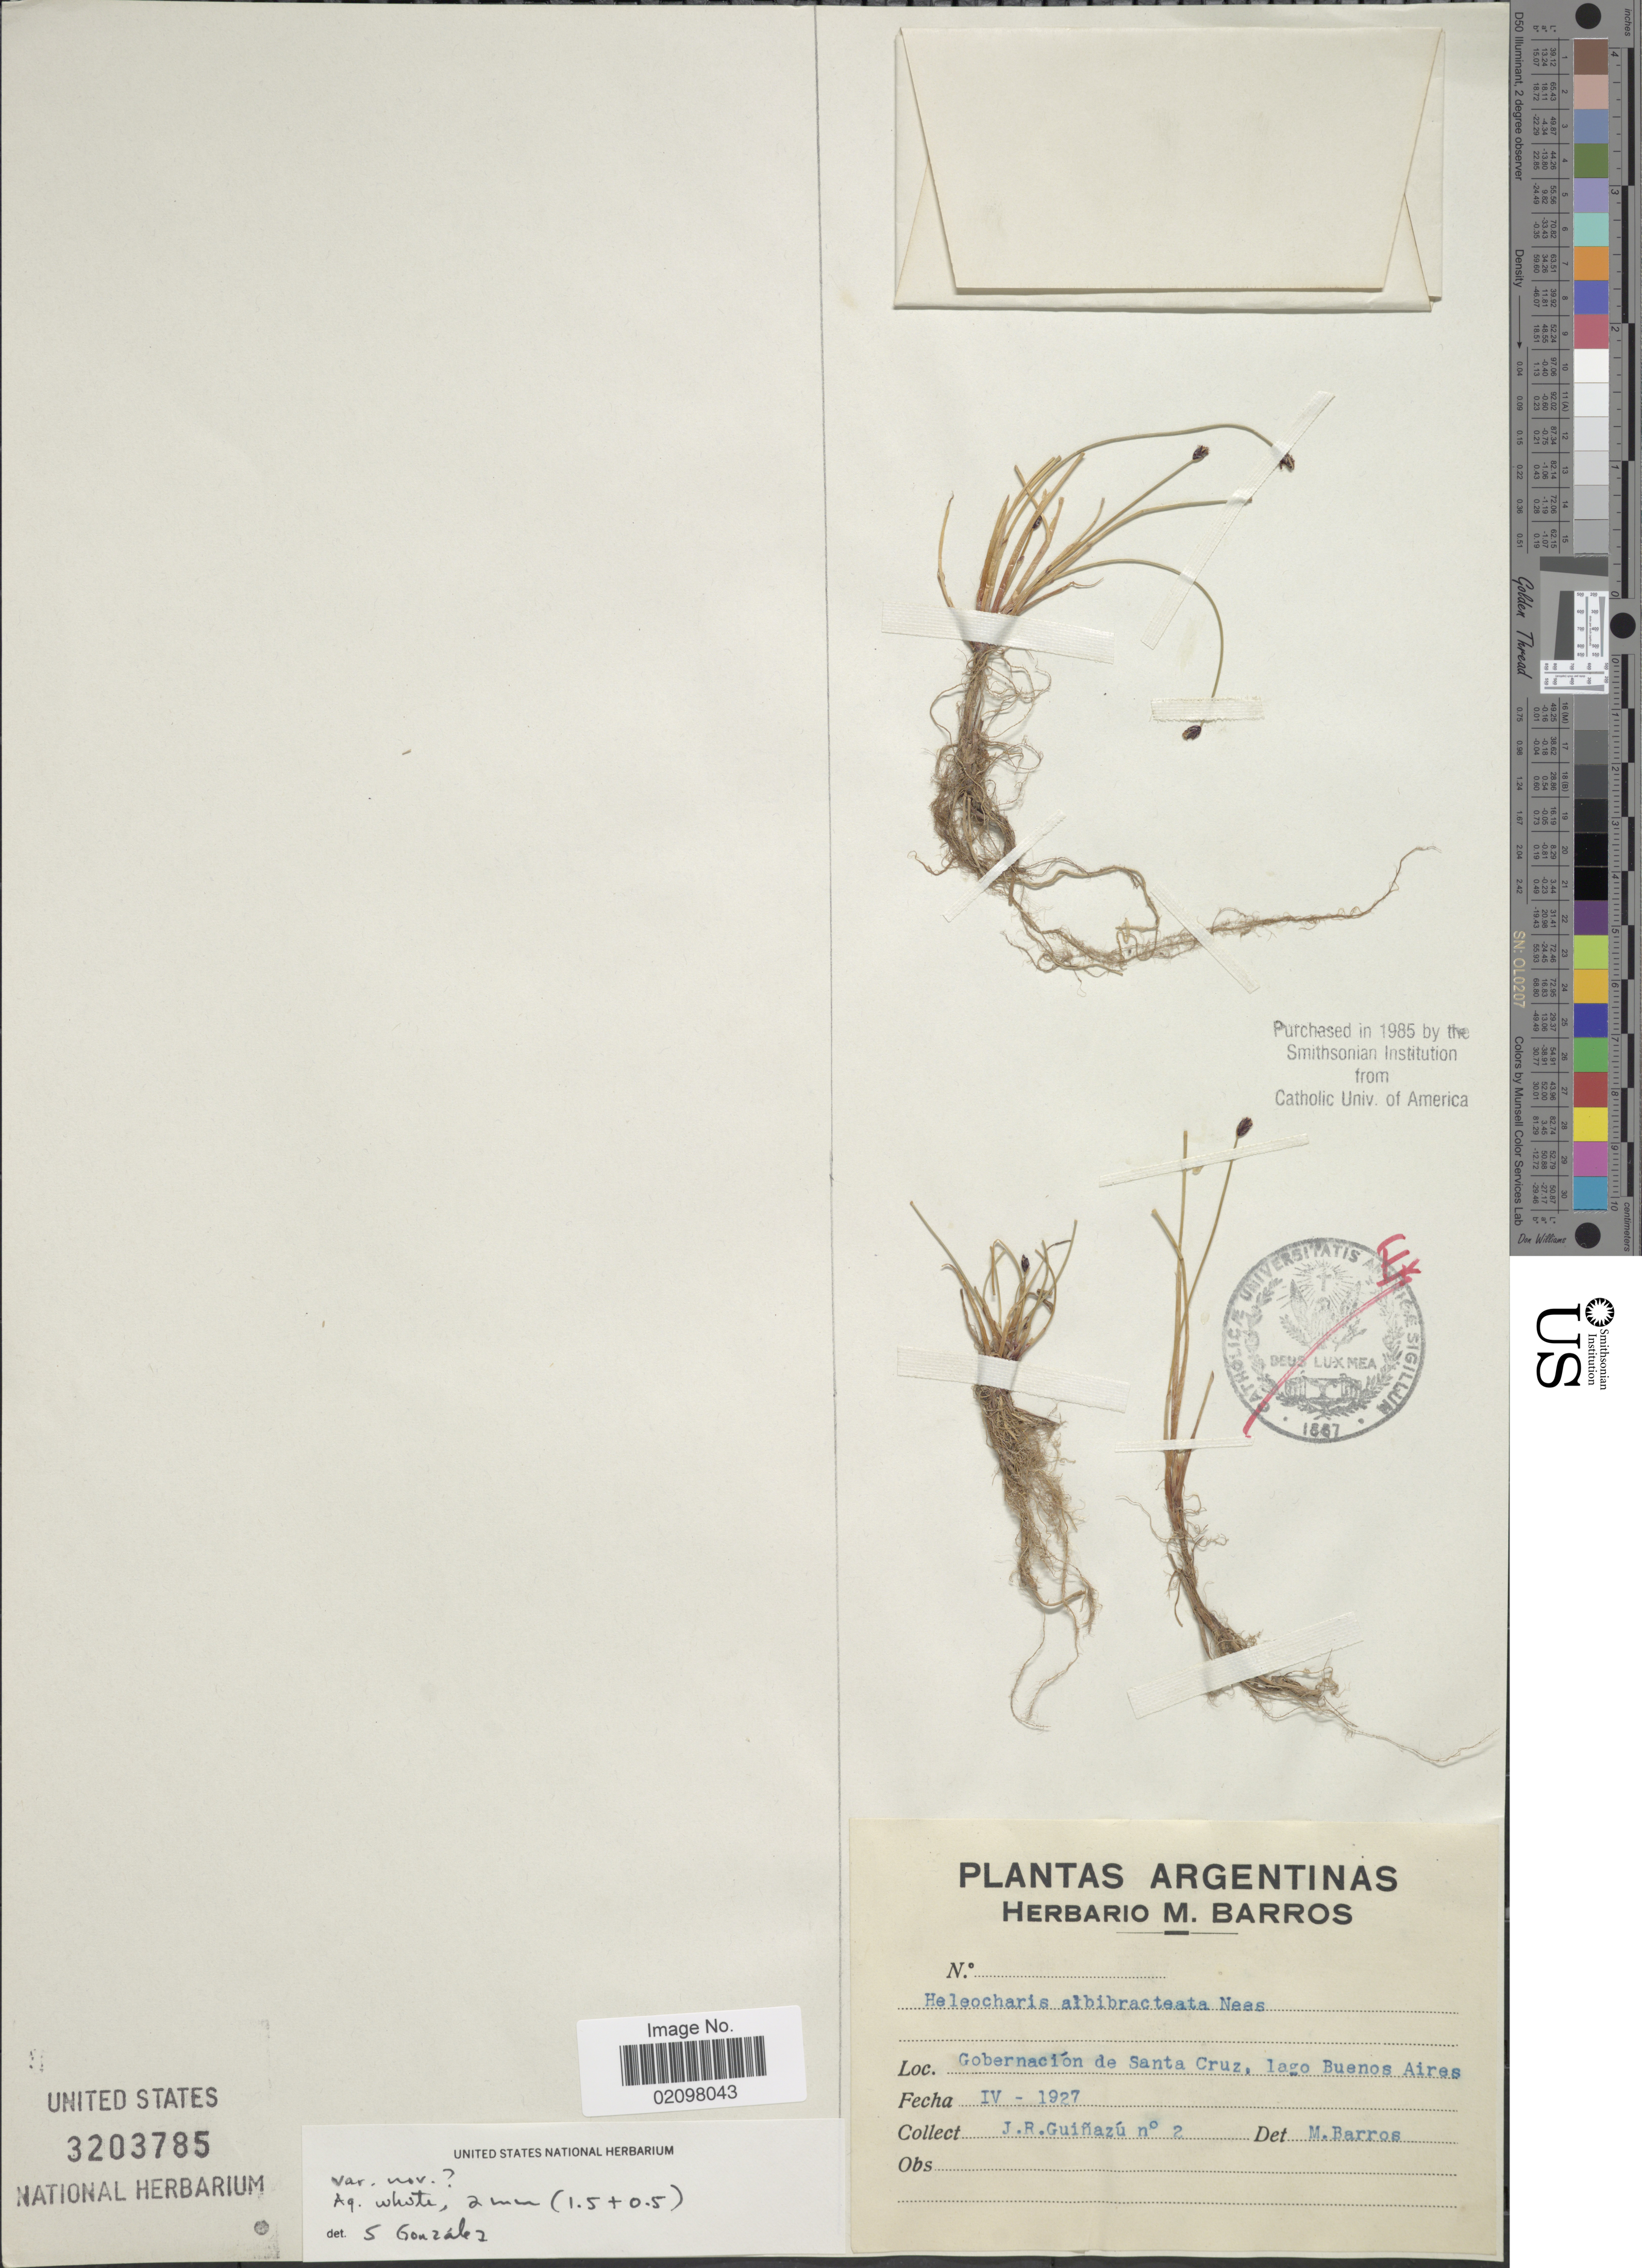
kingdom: Plantae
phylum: Tracheophyta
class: Liliopsida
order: Poales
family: Cyperaceae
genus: Eleocharis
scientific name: Eleocharis albibracteata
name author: Nees & Meyen ex Kunth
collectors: J. Guiñazú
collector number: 2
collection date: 1927-04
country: Argentina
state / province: Buenos Aires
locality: Gobernación de Santa Cruz, lago Buenos Aires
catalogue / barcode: US 3203785